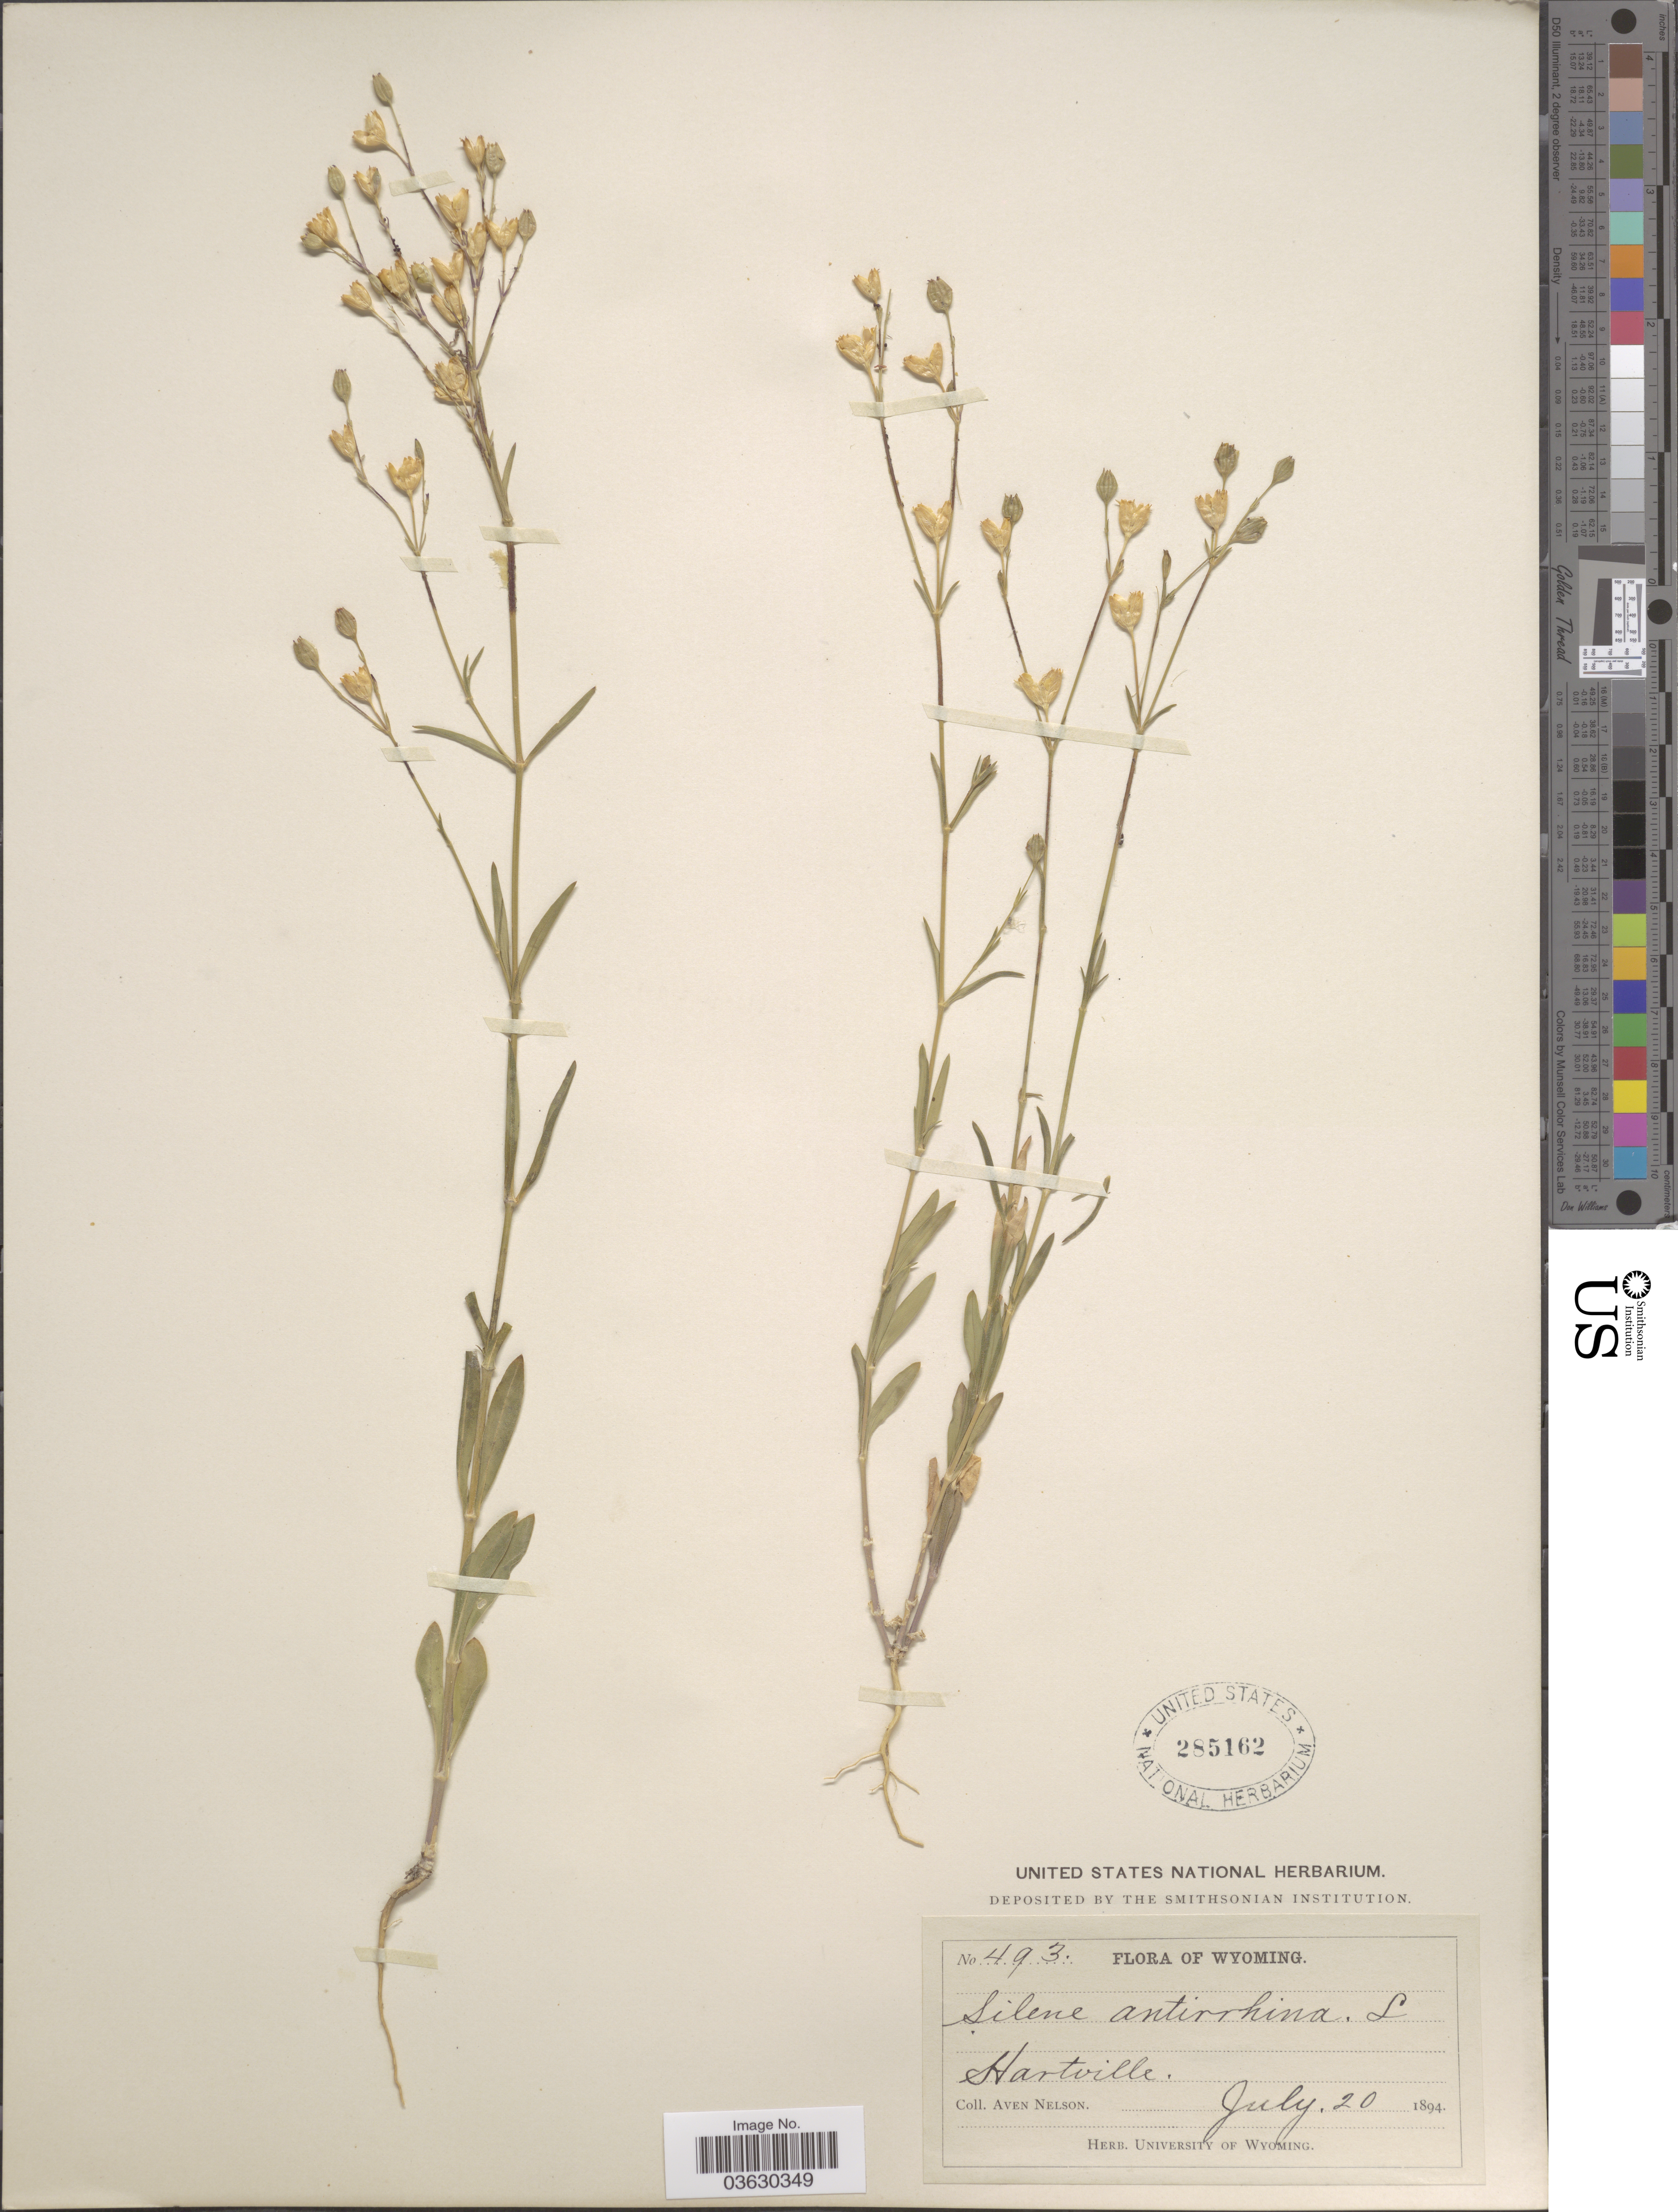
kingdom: Plantae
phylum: Tracheophyta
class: Magnoliopsida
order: Caryophyllales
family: Caryophyllaceae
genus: Silene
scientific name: Silene antirrhina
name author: L.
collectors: A. Nelson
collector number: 493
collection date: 1894-07-20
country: United States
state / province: Wyoming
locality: Hartville.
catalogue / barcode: US 285162